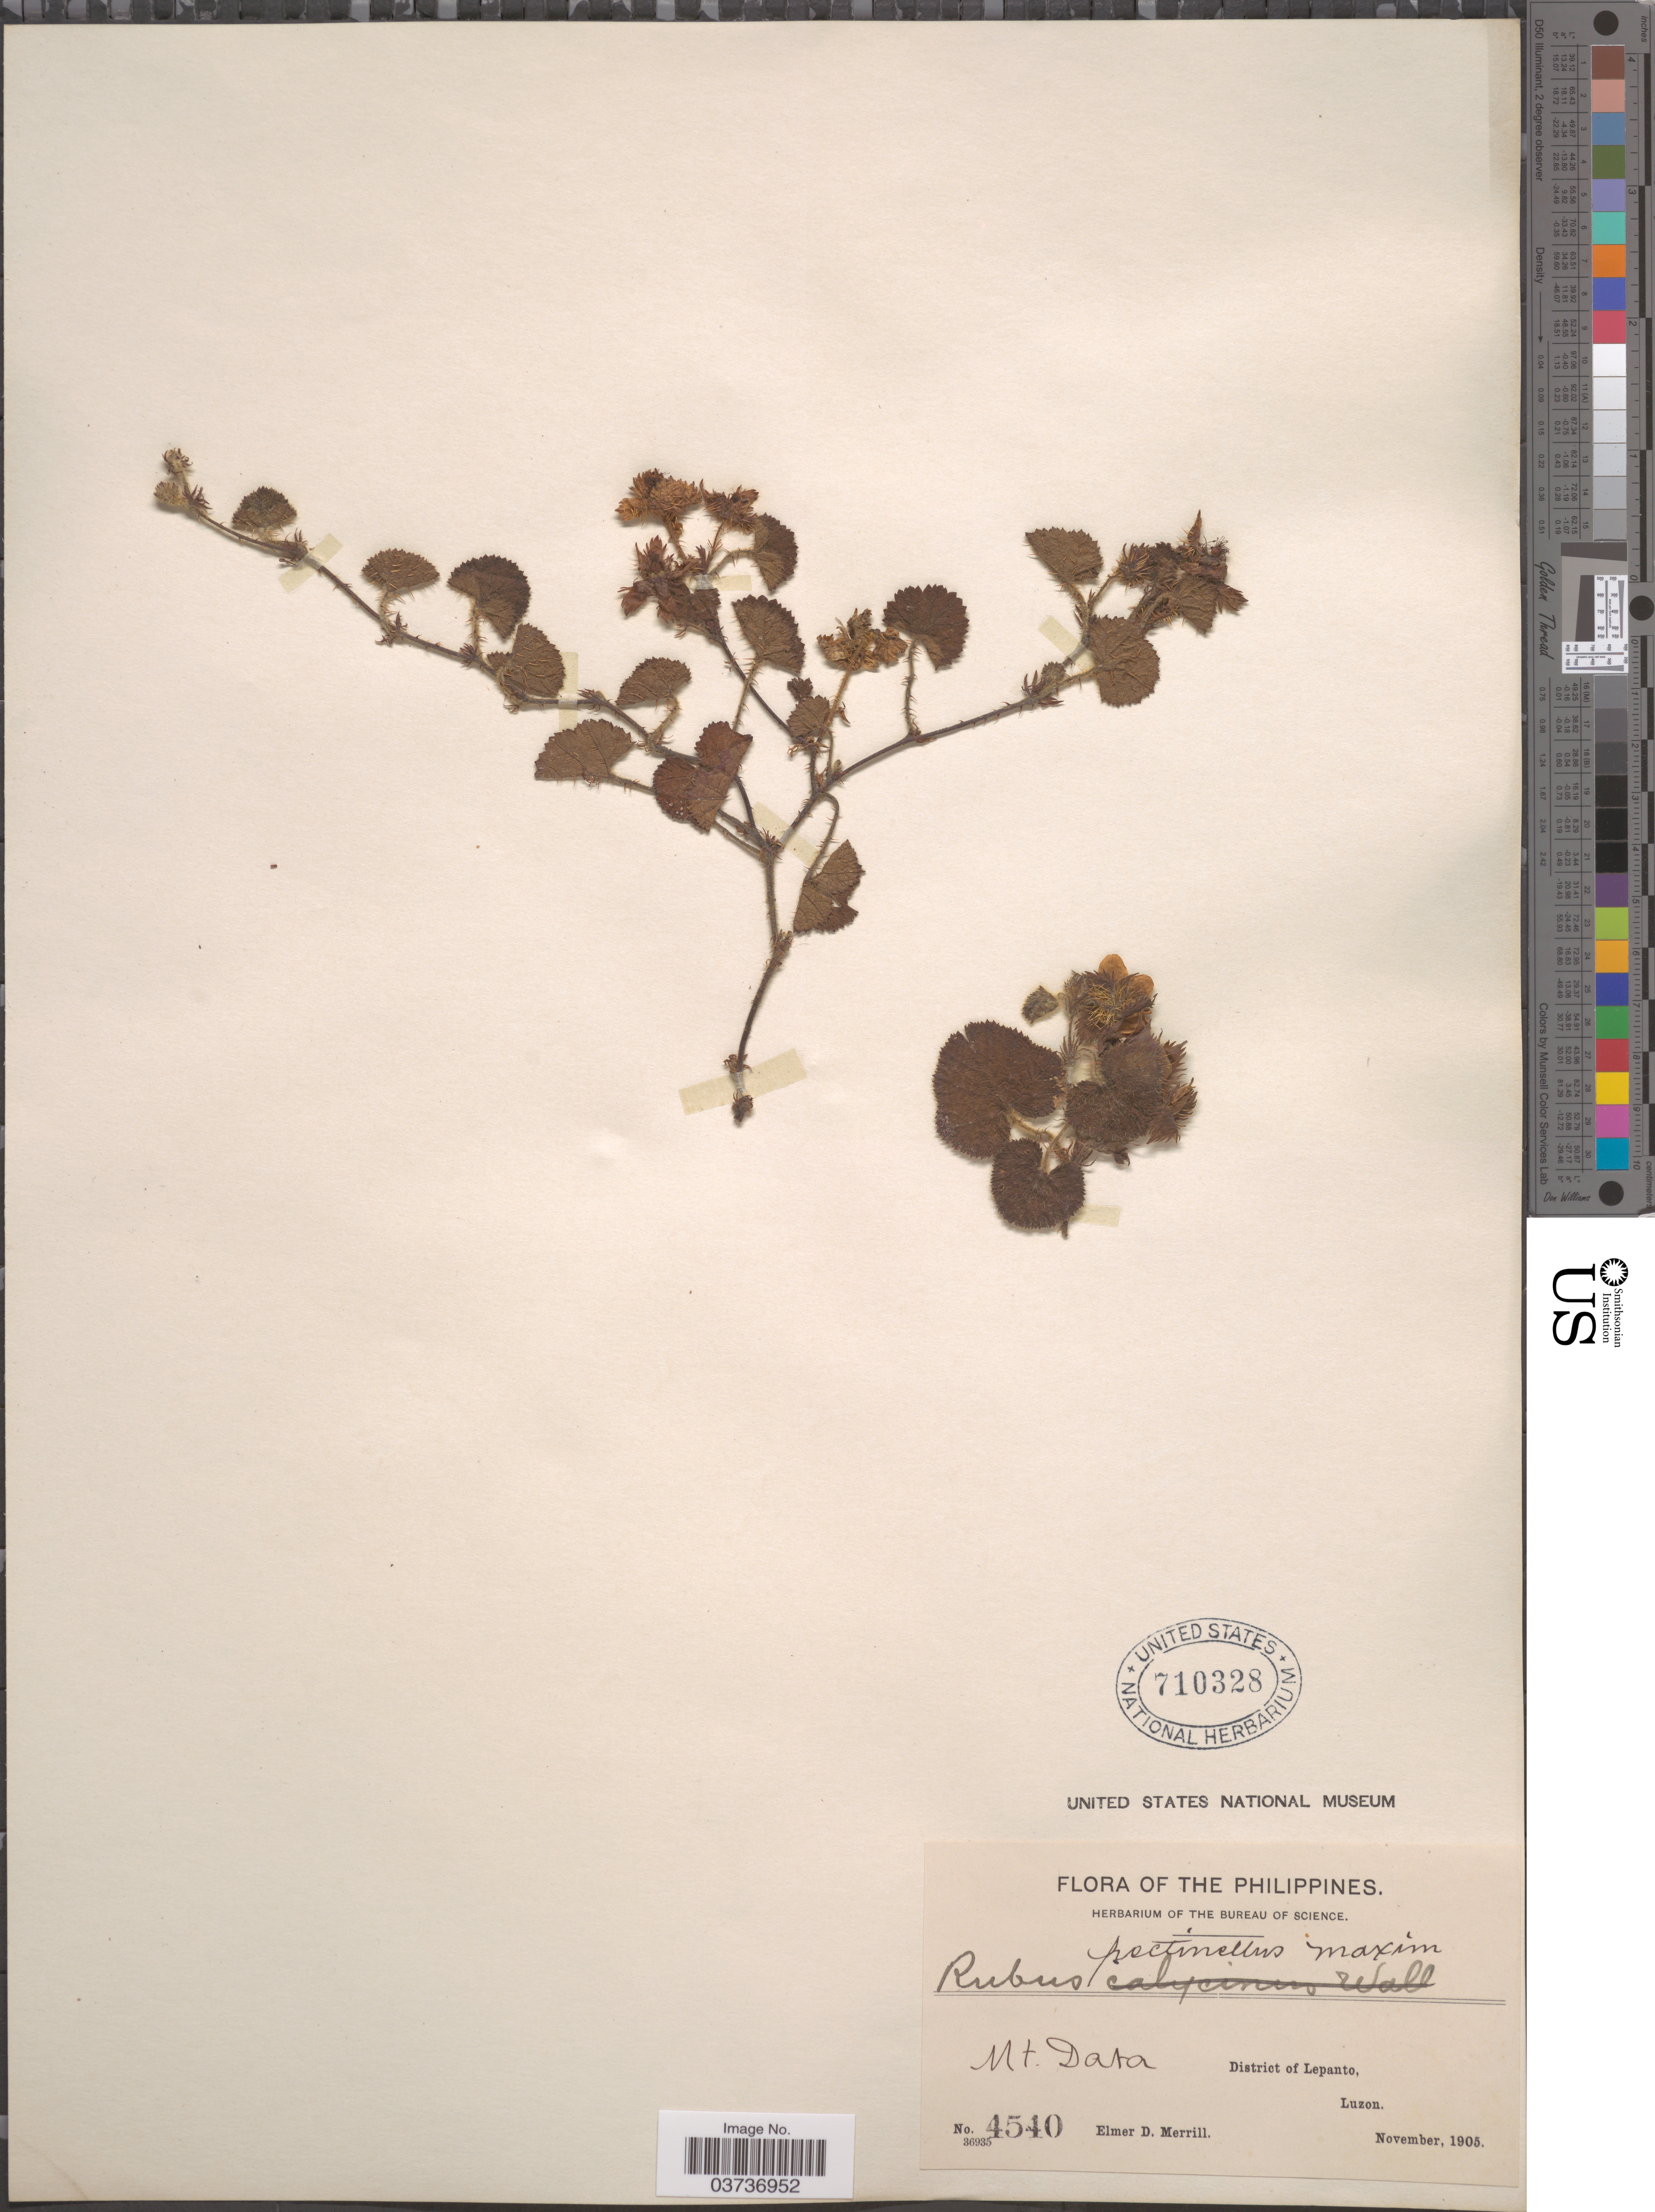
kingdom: Plantae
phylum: Tracheophyta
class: Magnoliopsida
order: Rosales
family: Rosaceae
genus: Rubus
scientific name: Rubus pectinellus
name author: Maxim.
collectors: E. D. Merrill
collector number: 4540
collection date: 1905-11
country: Philippines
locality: Mt. Data. District of Lepanto, Luzon.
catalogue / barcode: US 710328